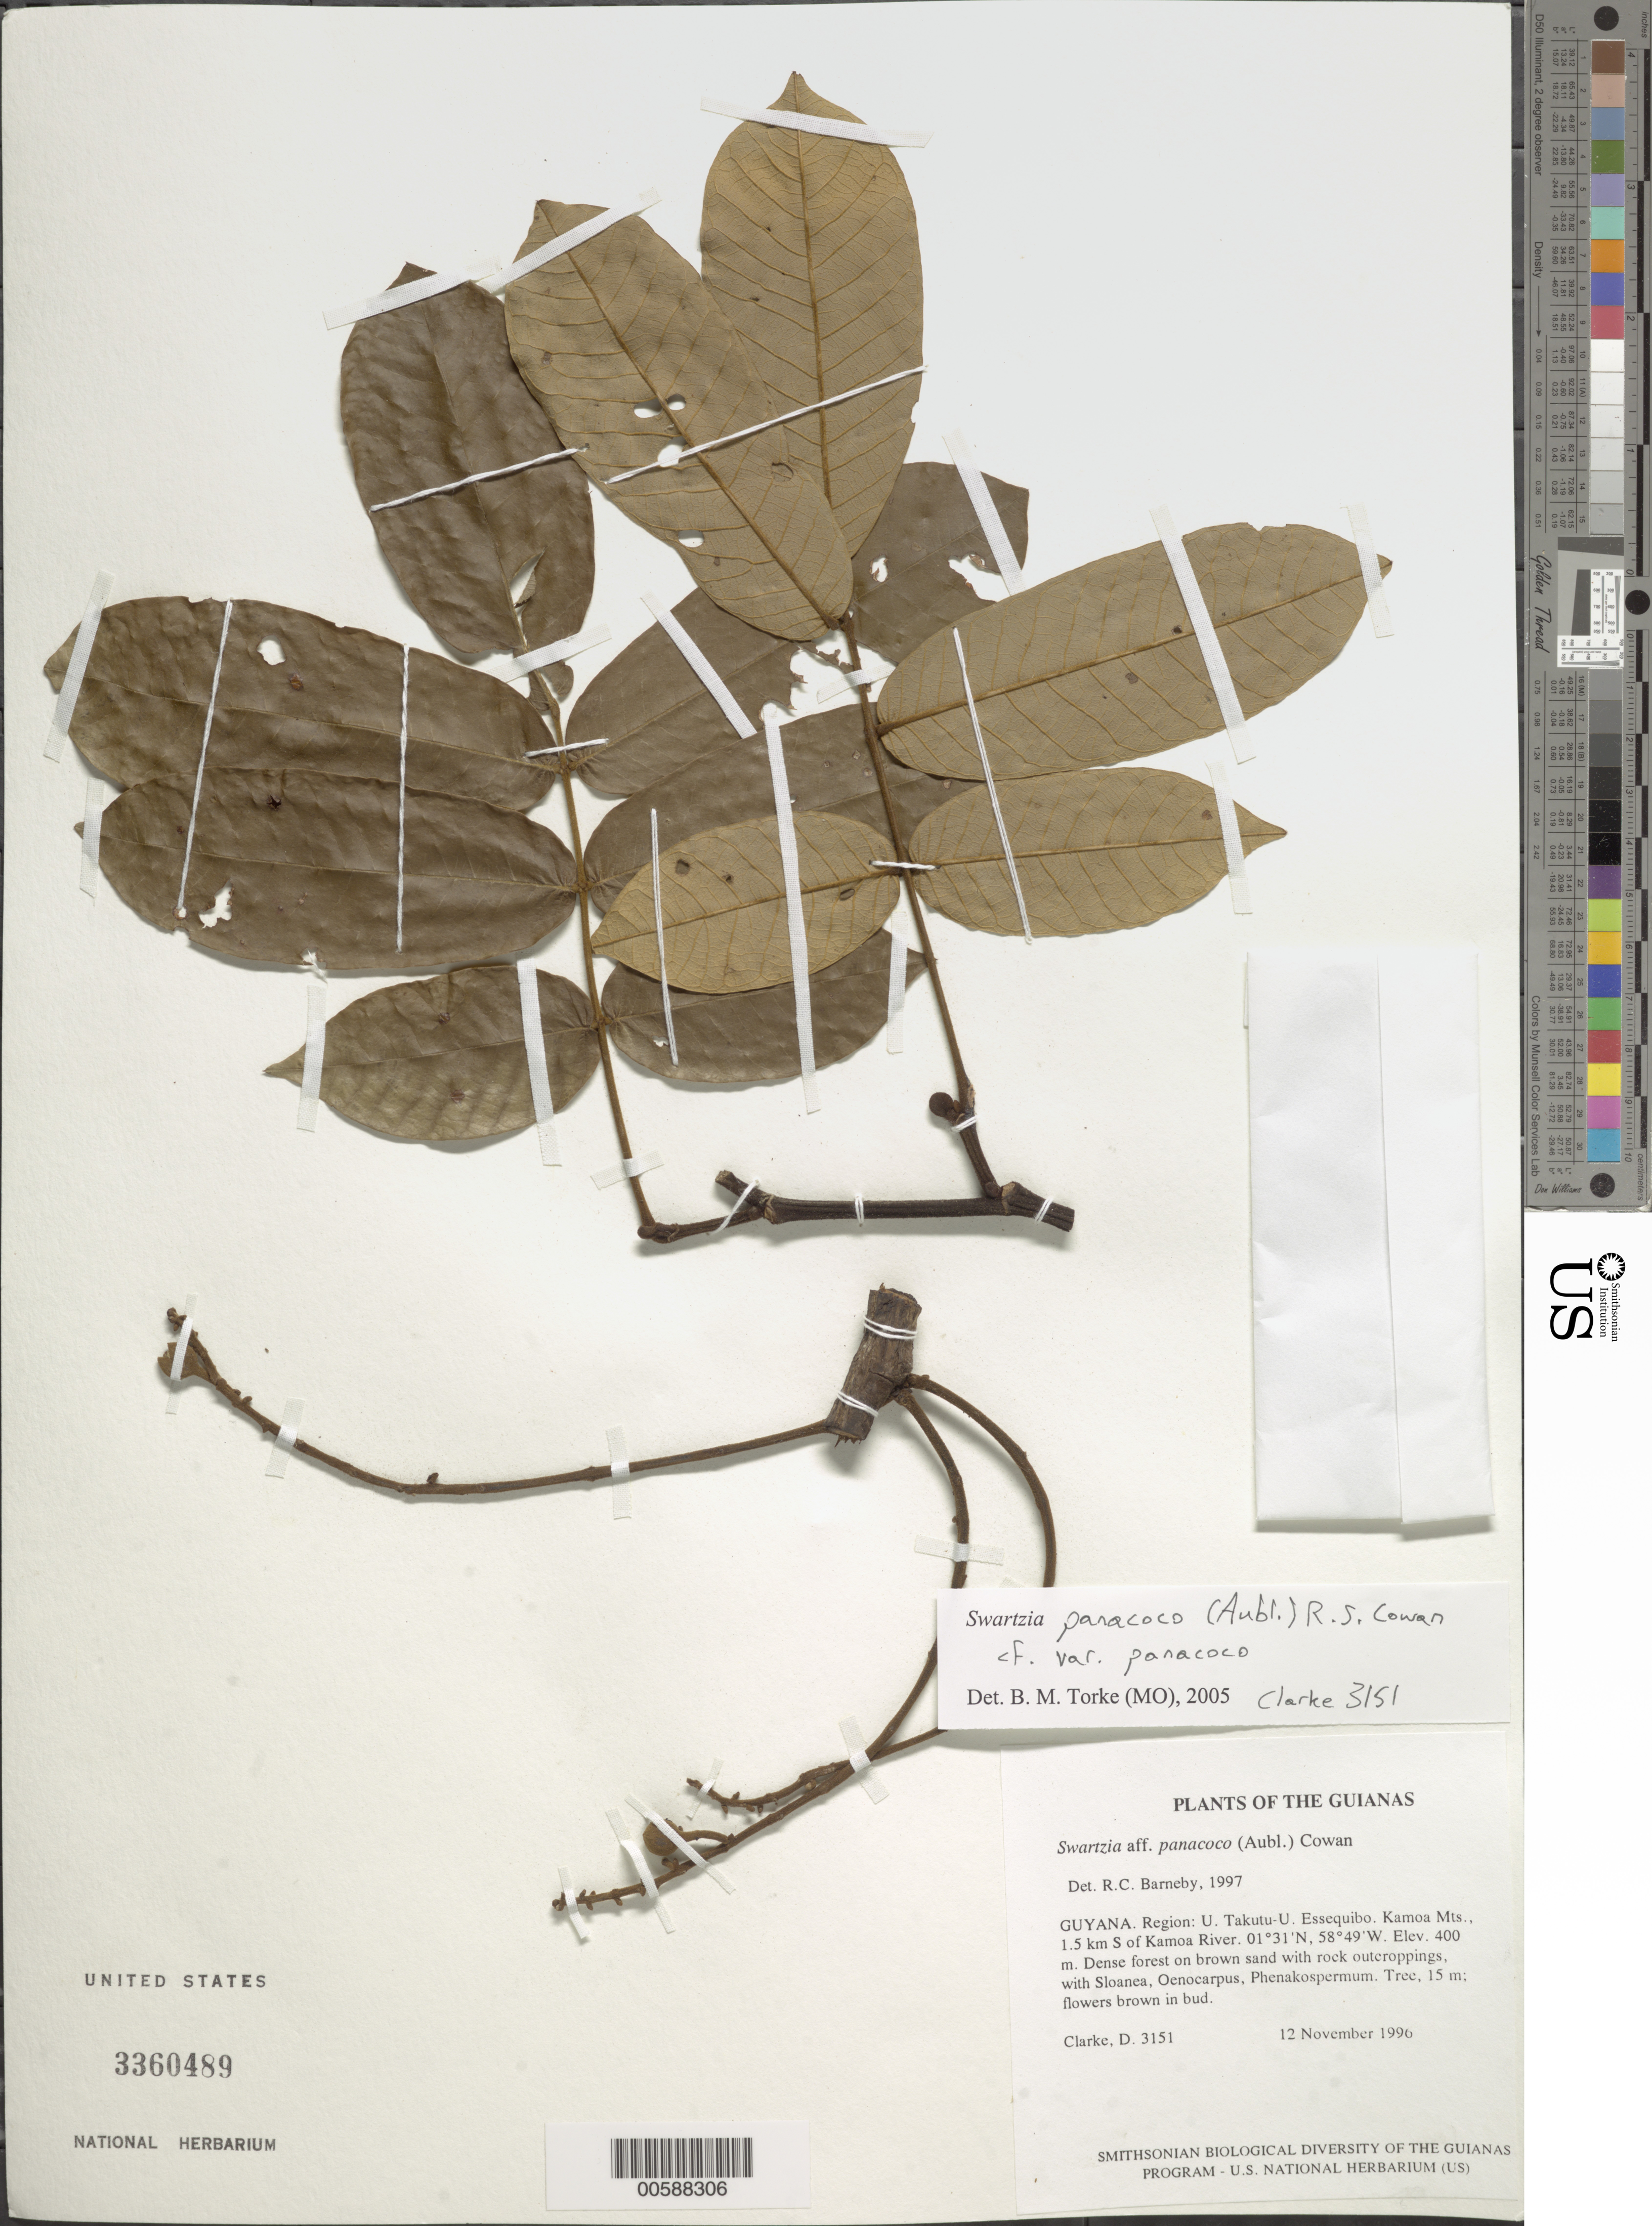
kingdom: Plantae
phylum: Tracheophyta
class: Magnoliopsida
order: Fabales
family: Fabaceae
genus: Swartzia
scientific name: Swartzia panacoco var. panacoco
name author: (Aubl.) R.S. Cowan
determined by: Torke, B. M., (MO)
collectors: H. D. Clarke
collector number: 3151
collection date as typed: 12 November 1996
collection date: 1996-11-12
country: Guyana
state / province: U. Takutu-U. Essequibo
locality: Kamoa Mts., 1.5 km S of Kamoa River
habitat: Dense forest on brown sand with rock outcroppings, with Sloanea, Oenocarpus, Phenakospermum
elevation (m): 400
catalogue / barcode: US 3360489